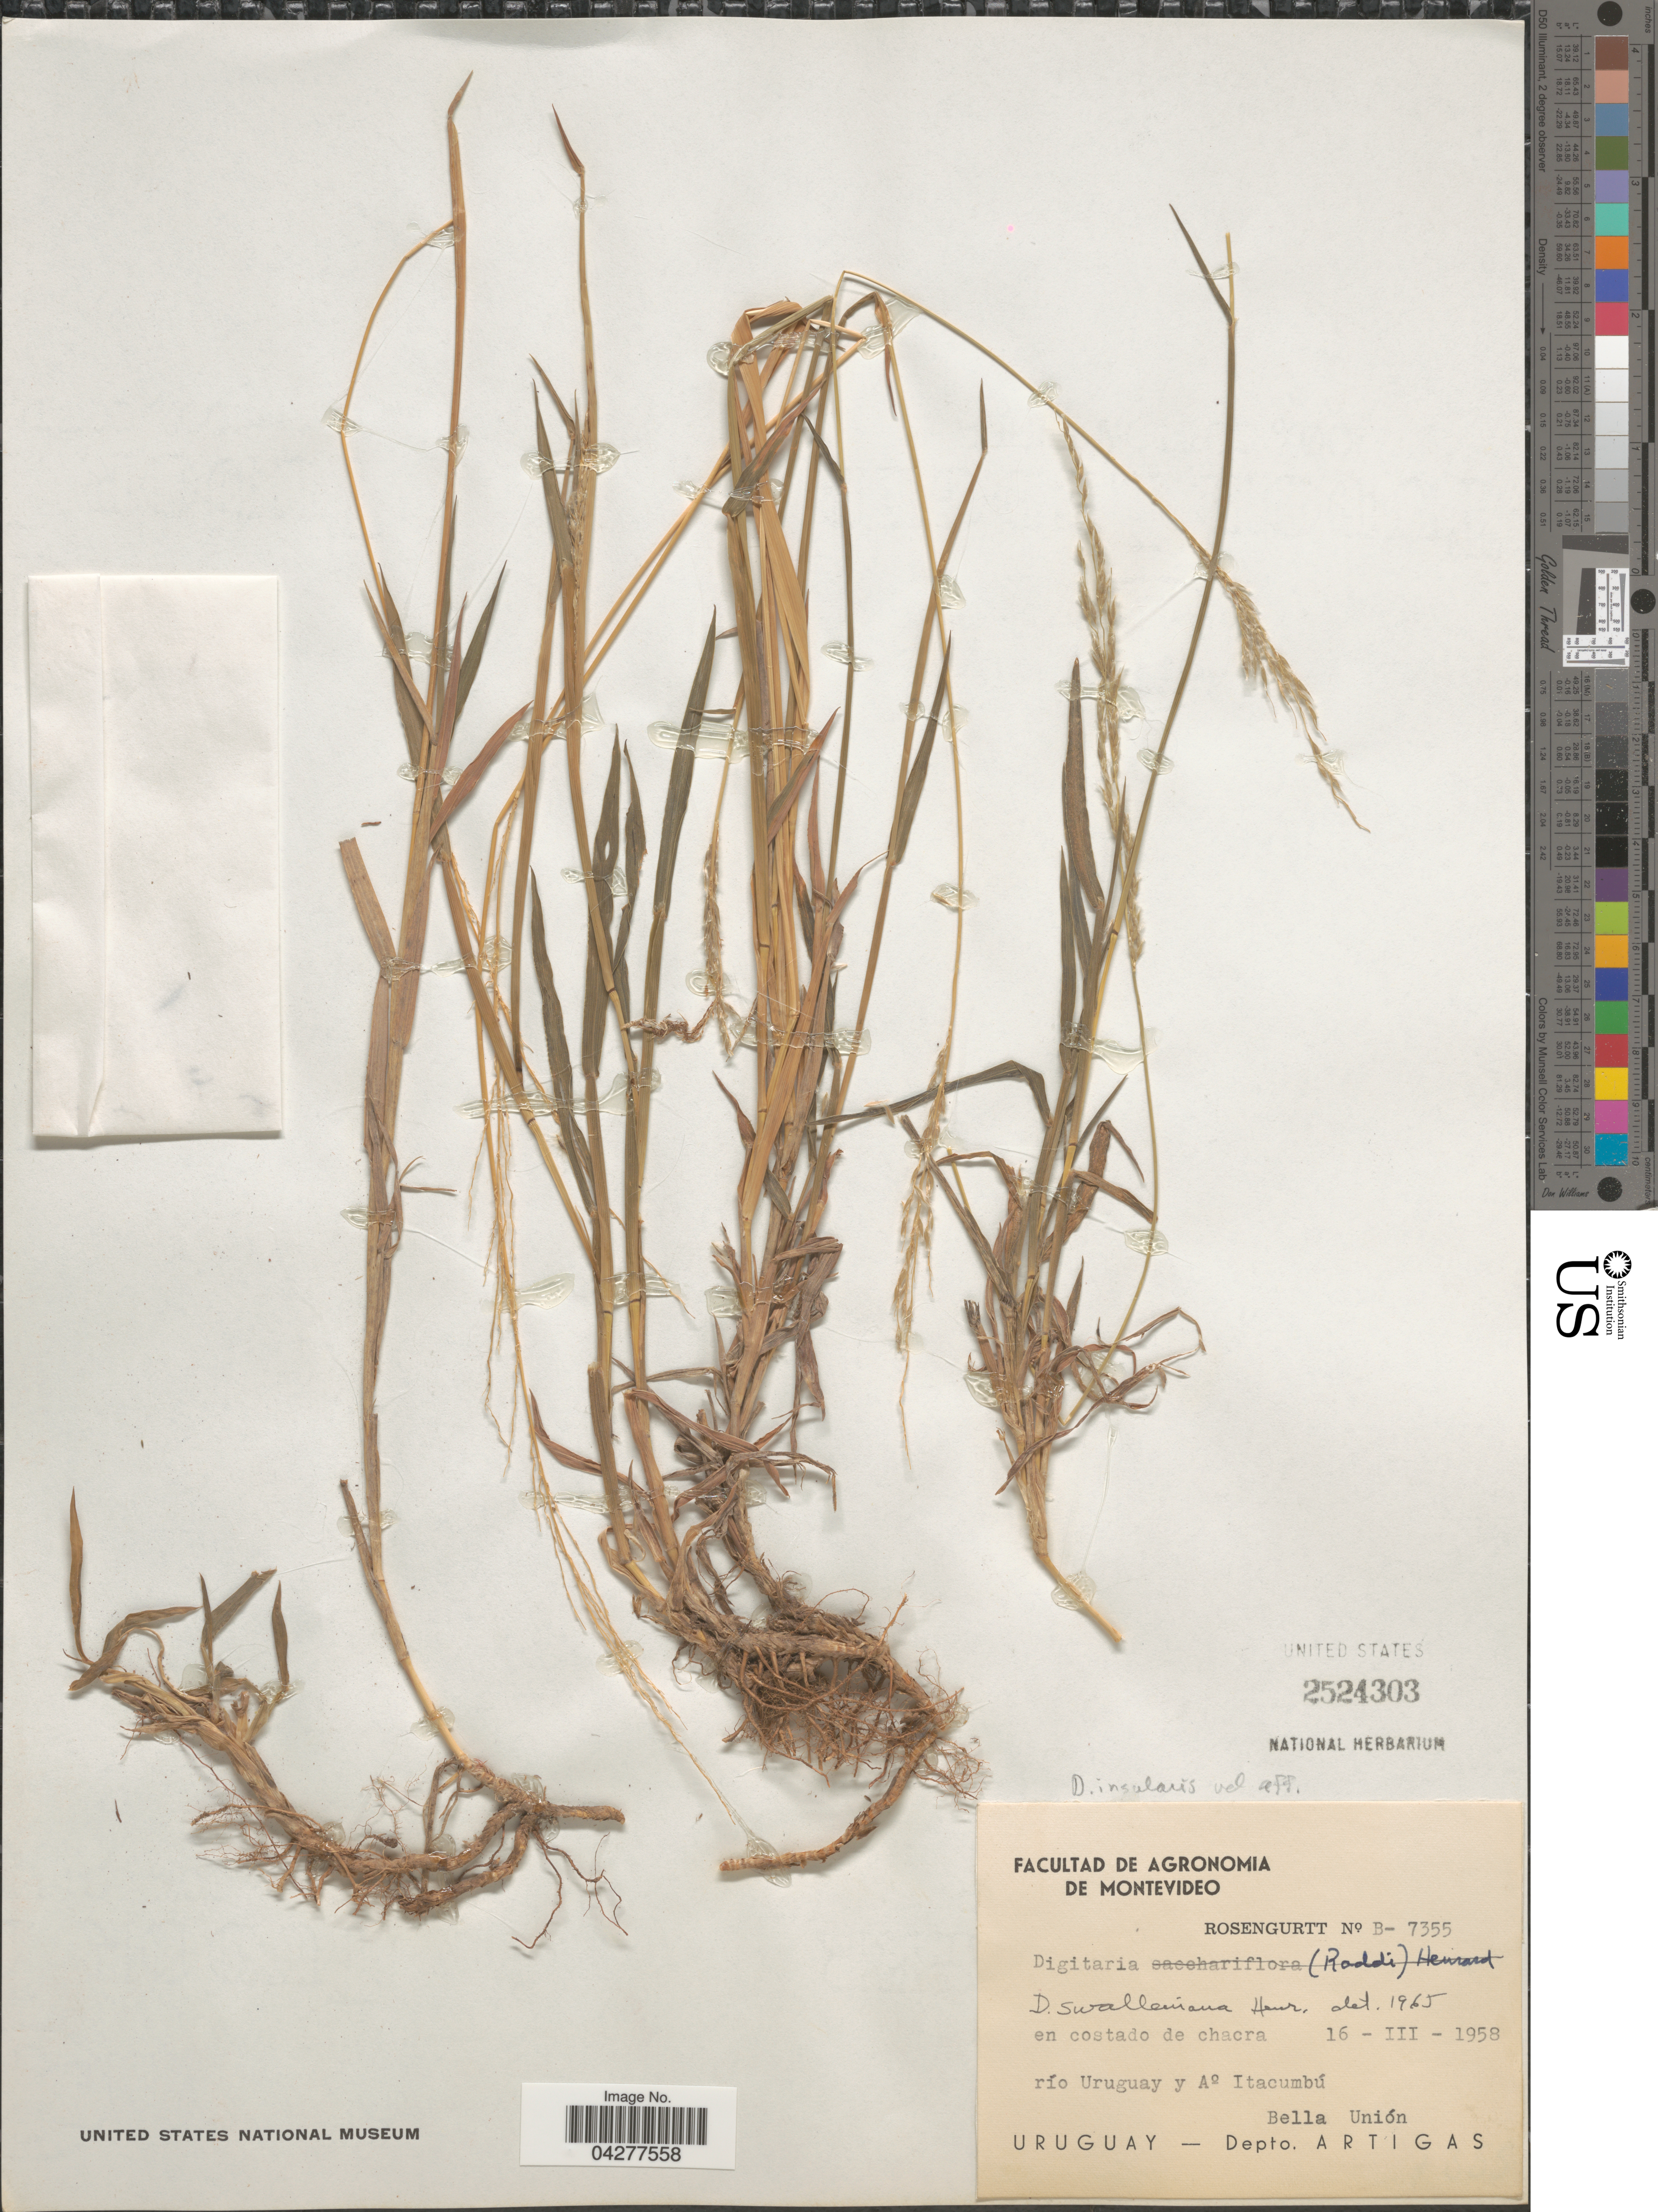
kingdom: Plantae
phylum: Tracheophyta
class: Liliopsida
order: Poales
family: Poaceae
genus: Digitaria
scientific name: Digitaria sp.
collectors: Rosengurtt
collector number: B-7355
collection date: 1958-03-16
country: Uruguay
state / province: Artigas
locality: En costado de chacra. Río Uruguay y A° Itacumbú. Bella Unión. Depto. Artigas.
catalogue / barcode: US 2524303